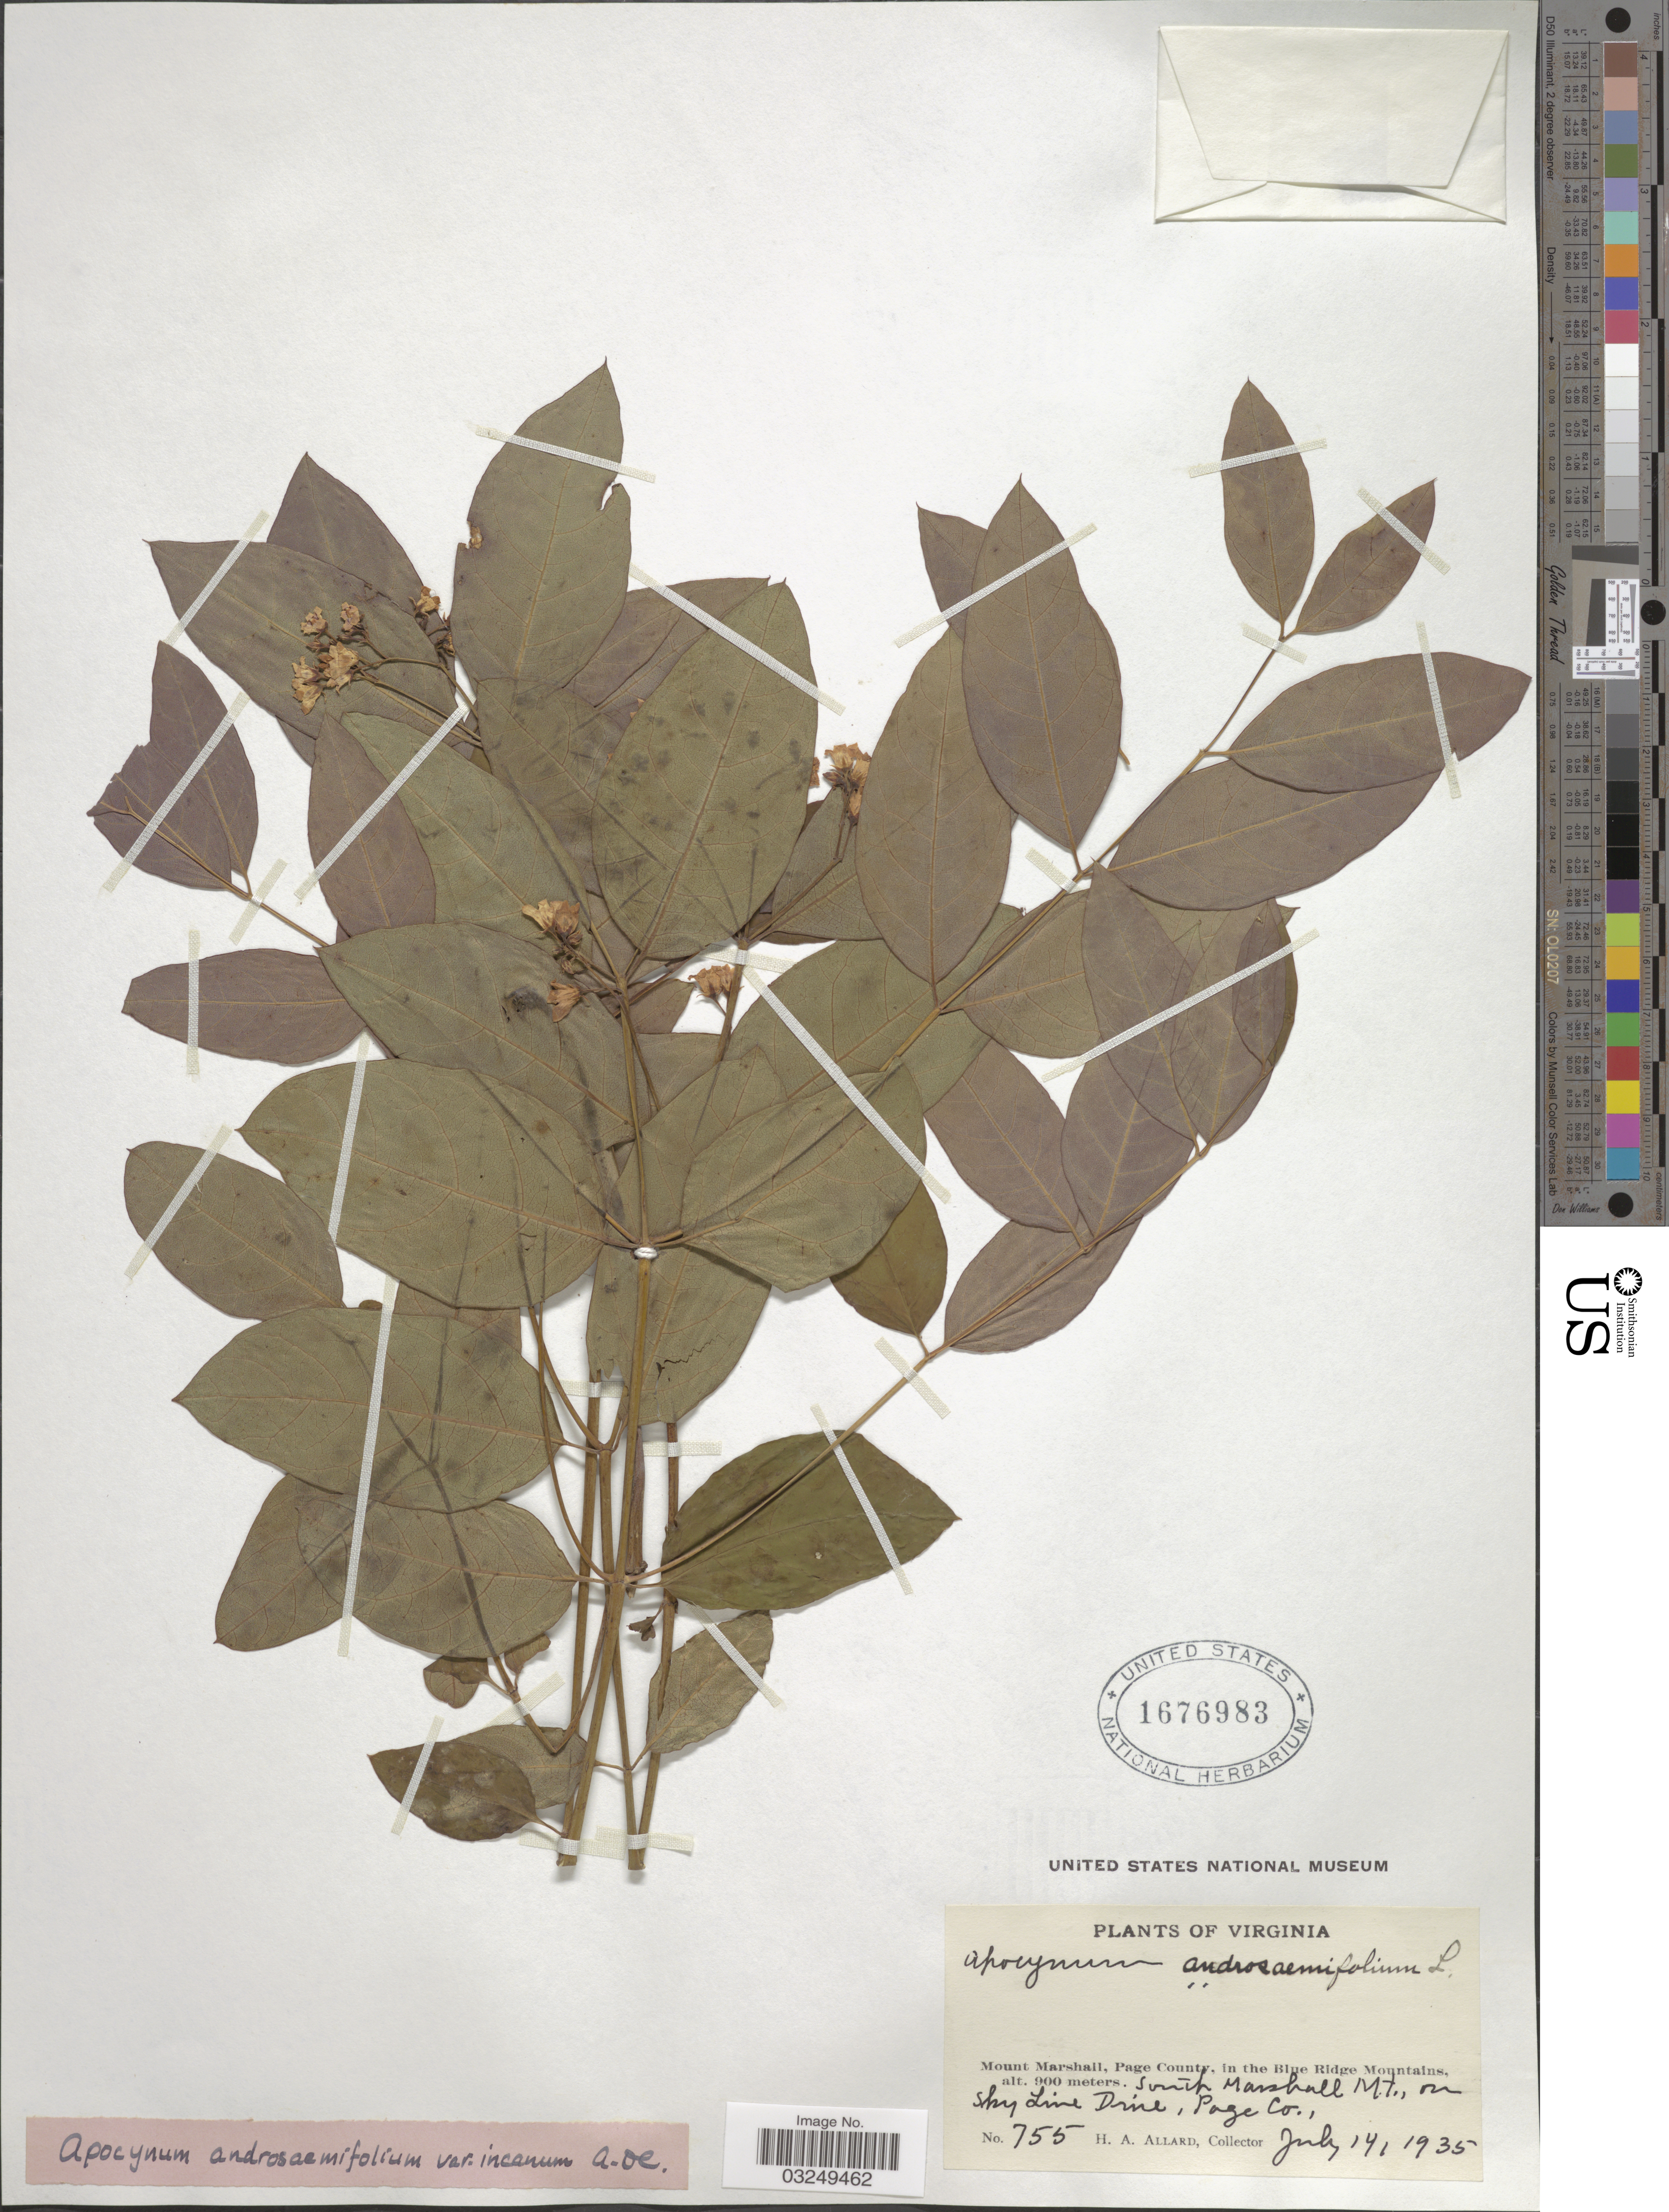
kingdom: Plantae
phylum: Tracheophyta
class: Magnoliopsida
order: Gentianales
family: Apocynaceae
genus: Apocynum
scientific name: Apocynum androsaemifolium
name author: L.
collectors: H. A. Allard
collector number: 755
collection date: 1935-07-14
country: United States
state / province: Virginia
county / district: Page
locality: On Sky Line Drive, South Mount Marshall, Page County, in the Blue Ridge Mountains.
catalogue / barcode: US 1676983